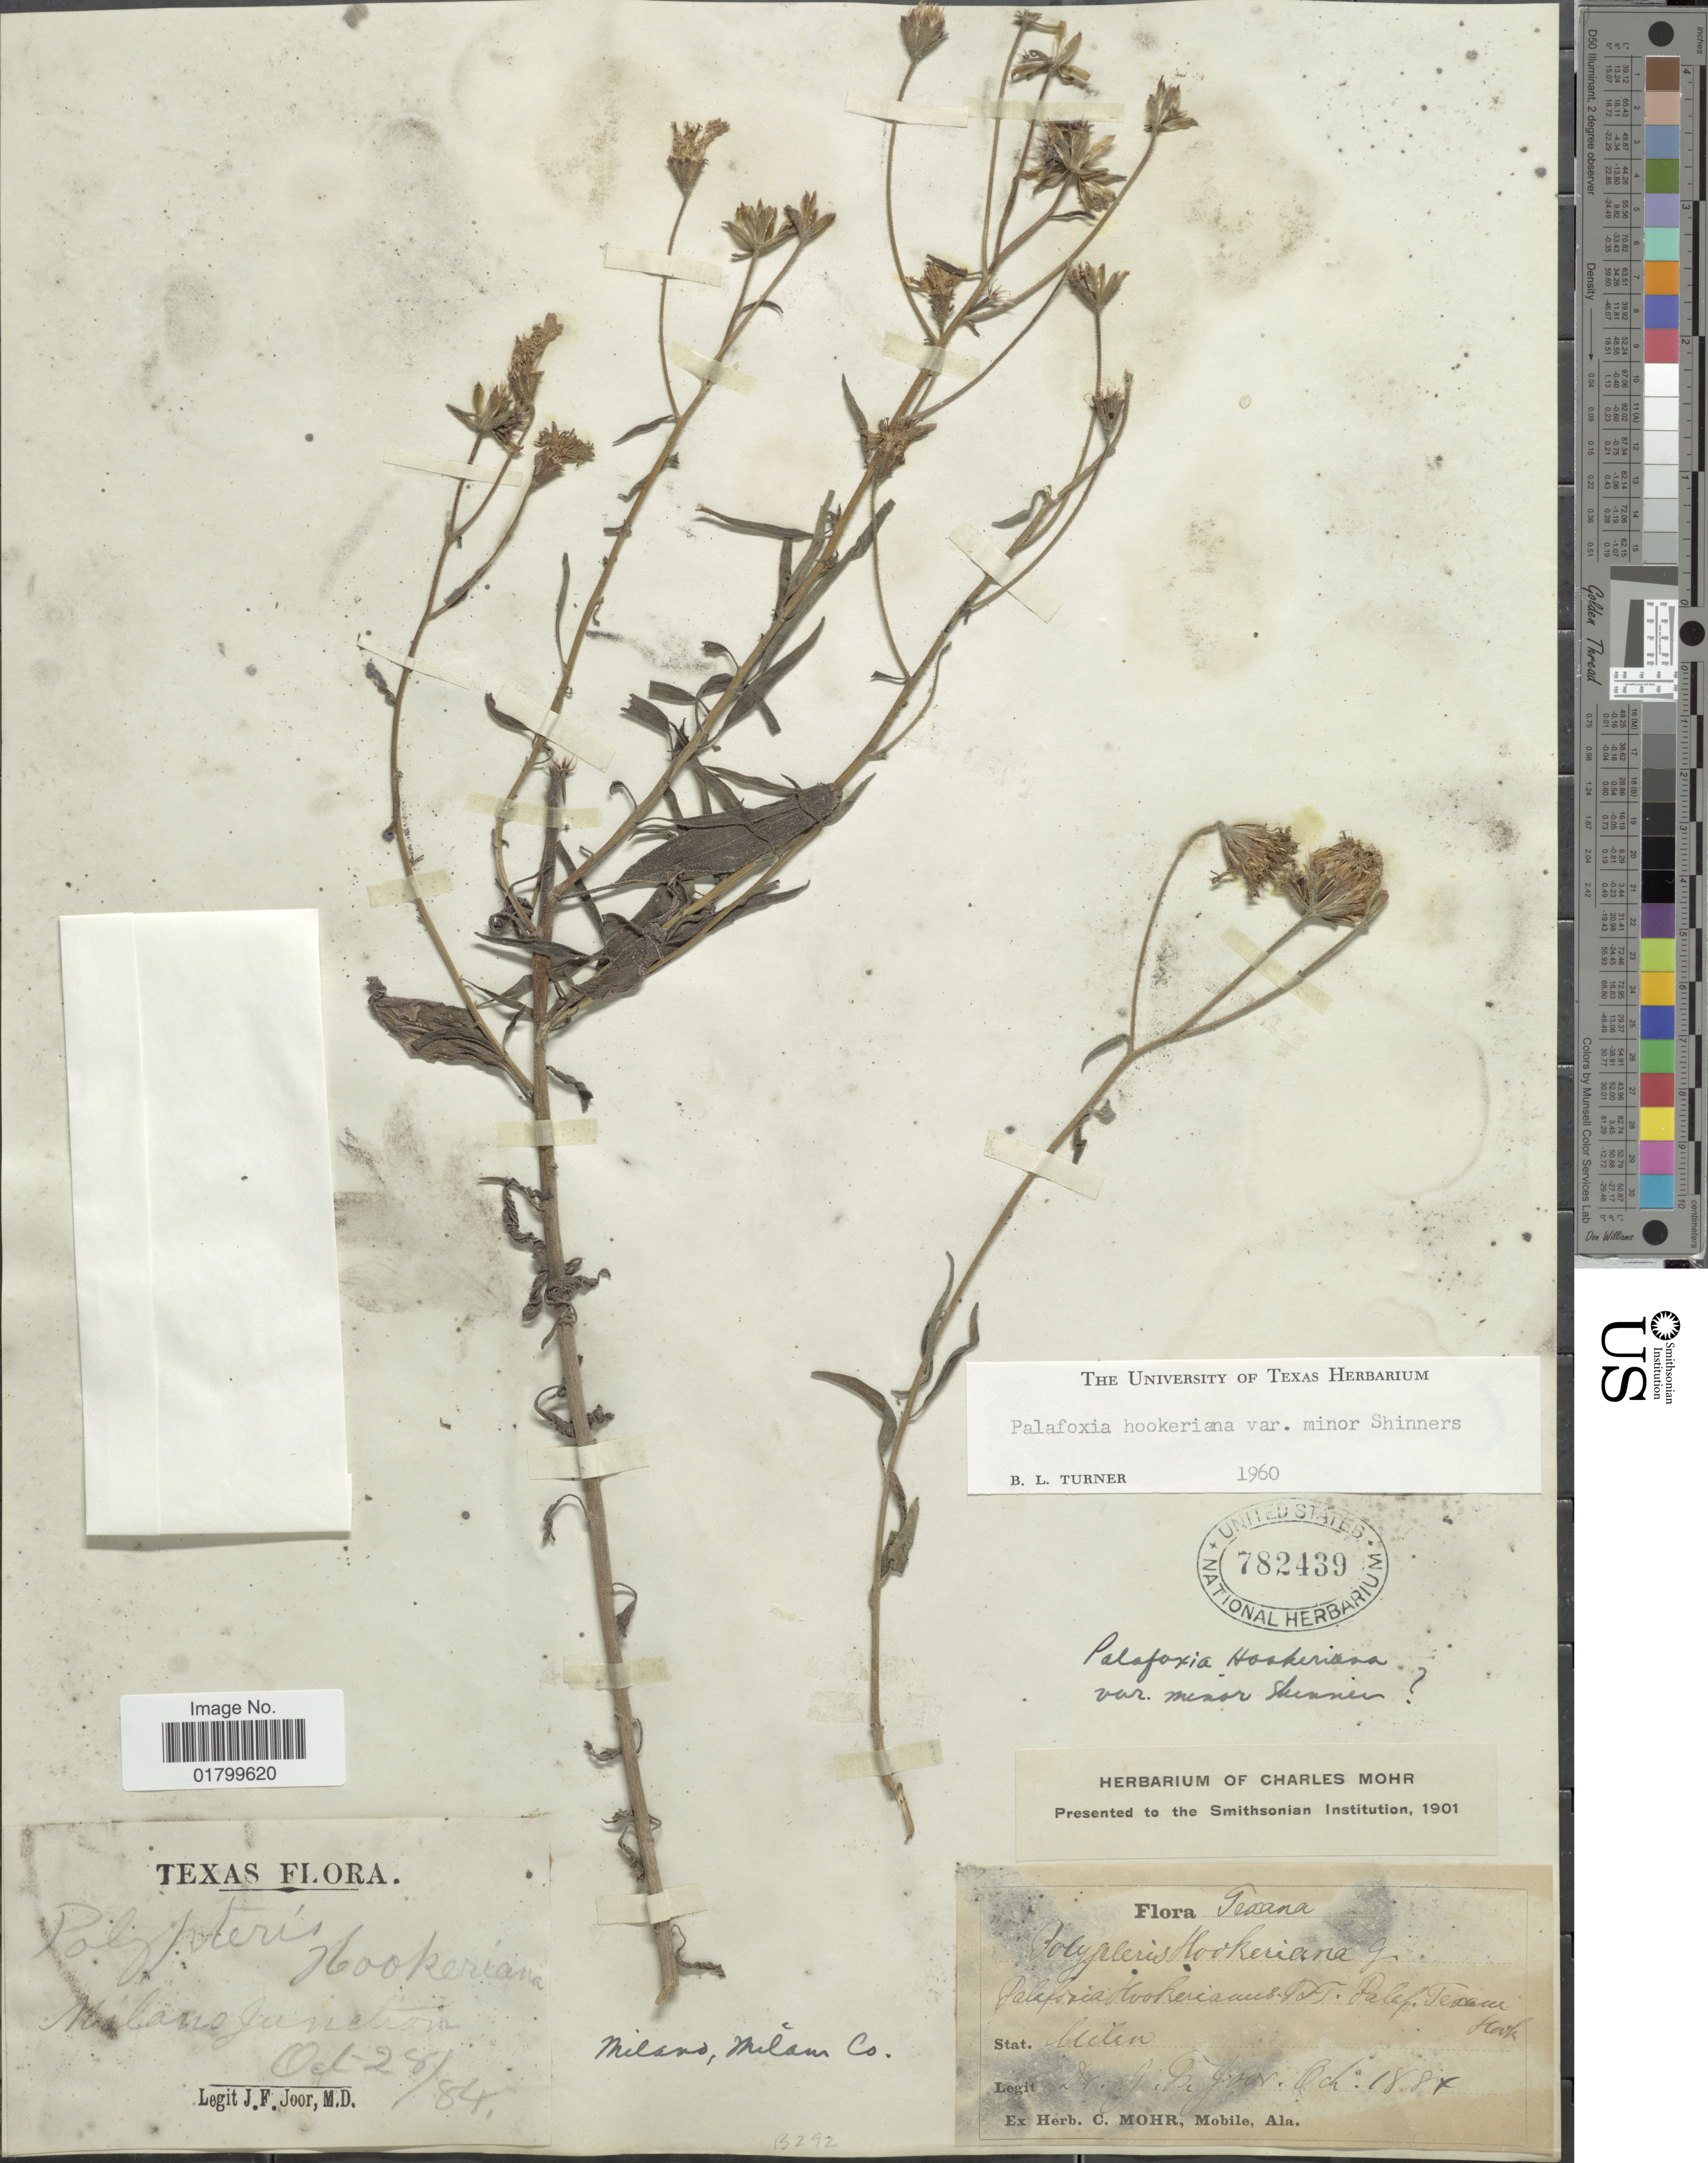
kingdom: Plantae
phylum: Tracheophyta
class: Magnoliopsida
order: Asterales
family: Asteraceae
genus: Palafoxia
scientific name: Palafoxia hookeriana var. minor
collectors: J. F. Joor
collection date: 1884-10-28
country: United States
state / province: Texas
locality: Milano, Milan Co., Milano Junction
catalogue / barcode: US 782439